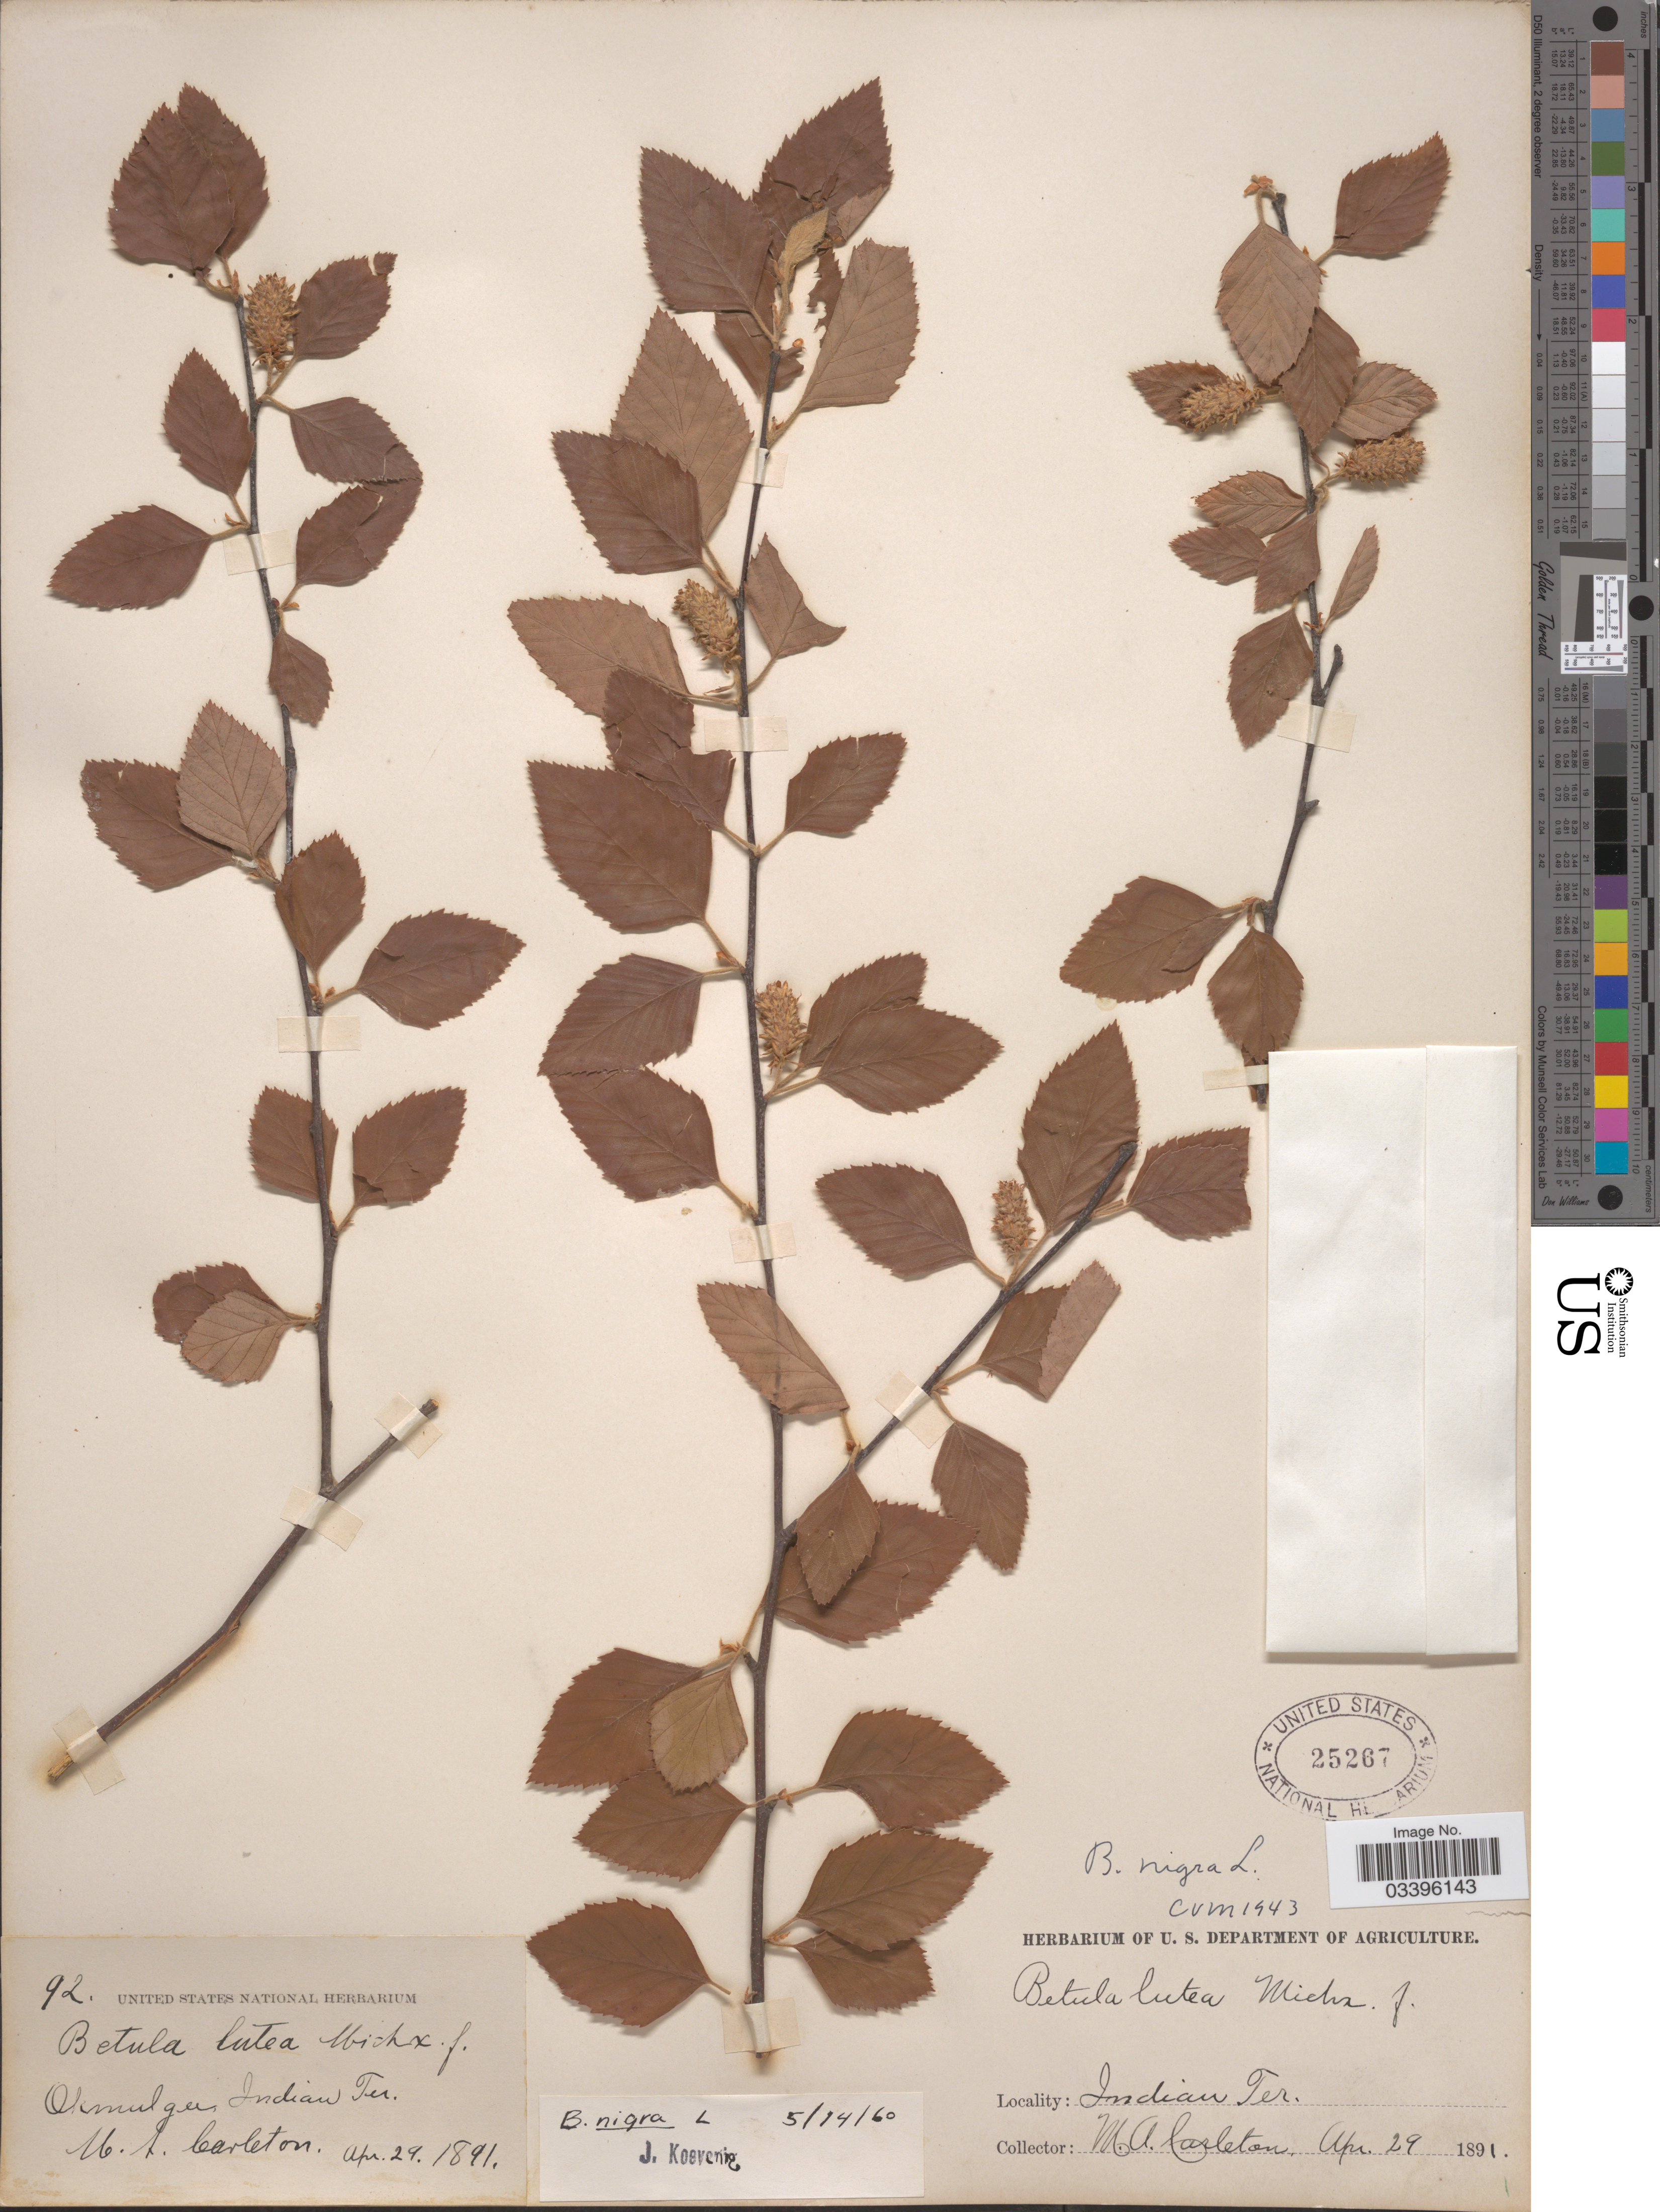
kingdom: Plantae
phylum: Tracheophyta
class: Magnoliopsida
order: Fagales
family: Betulaceae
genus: Betula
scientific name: Betula nigra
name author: L.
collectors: M. A. Carleton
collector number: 92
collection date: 1891-04-29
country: United States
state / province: Oklahoma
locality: Okmulgee, Indian Ter.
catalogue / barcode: US 25267